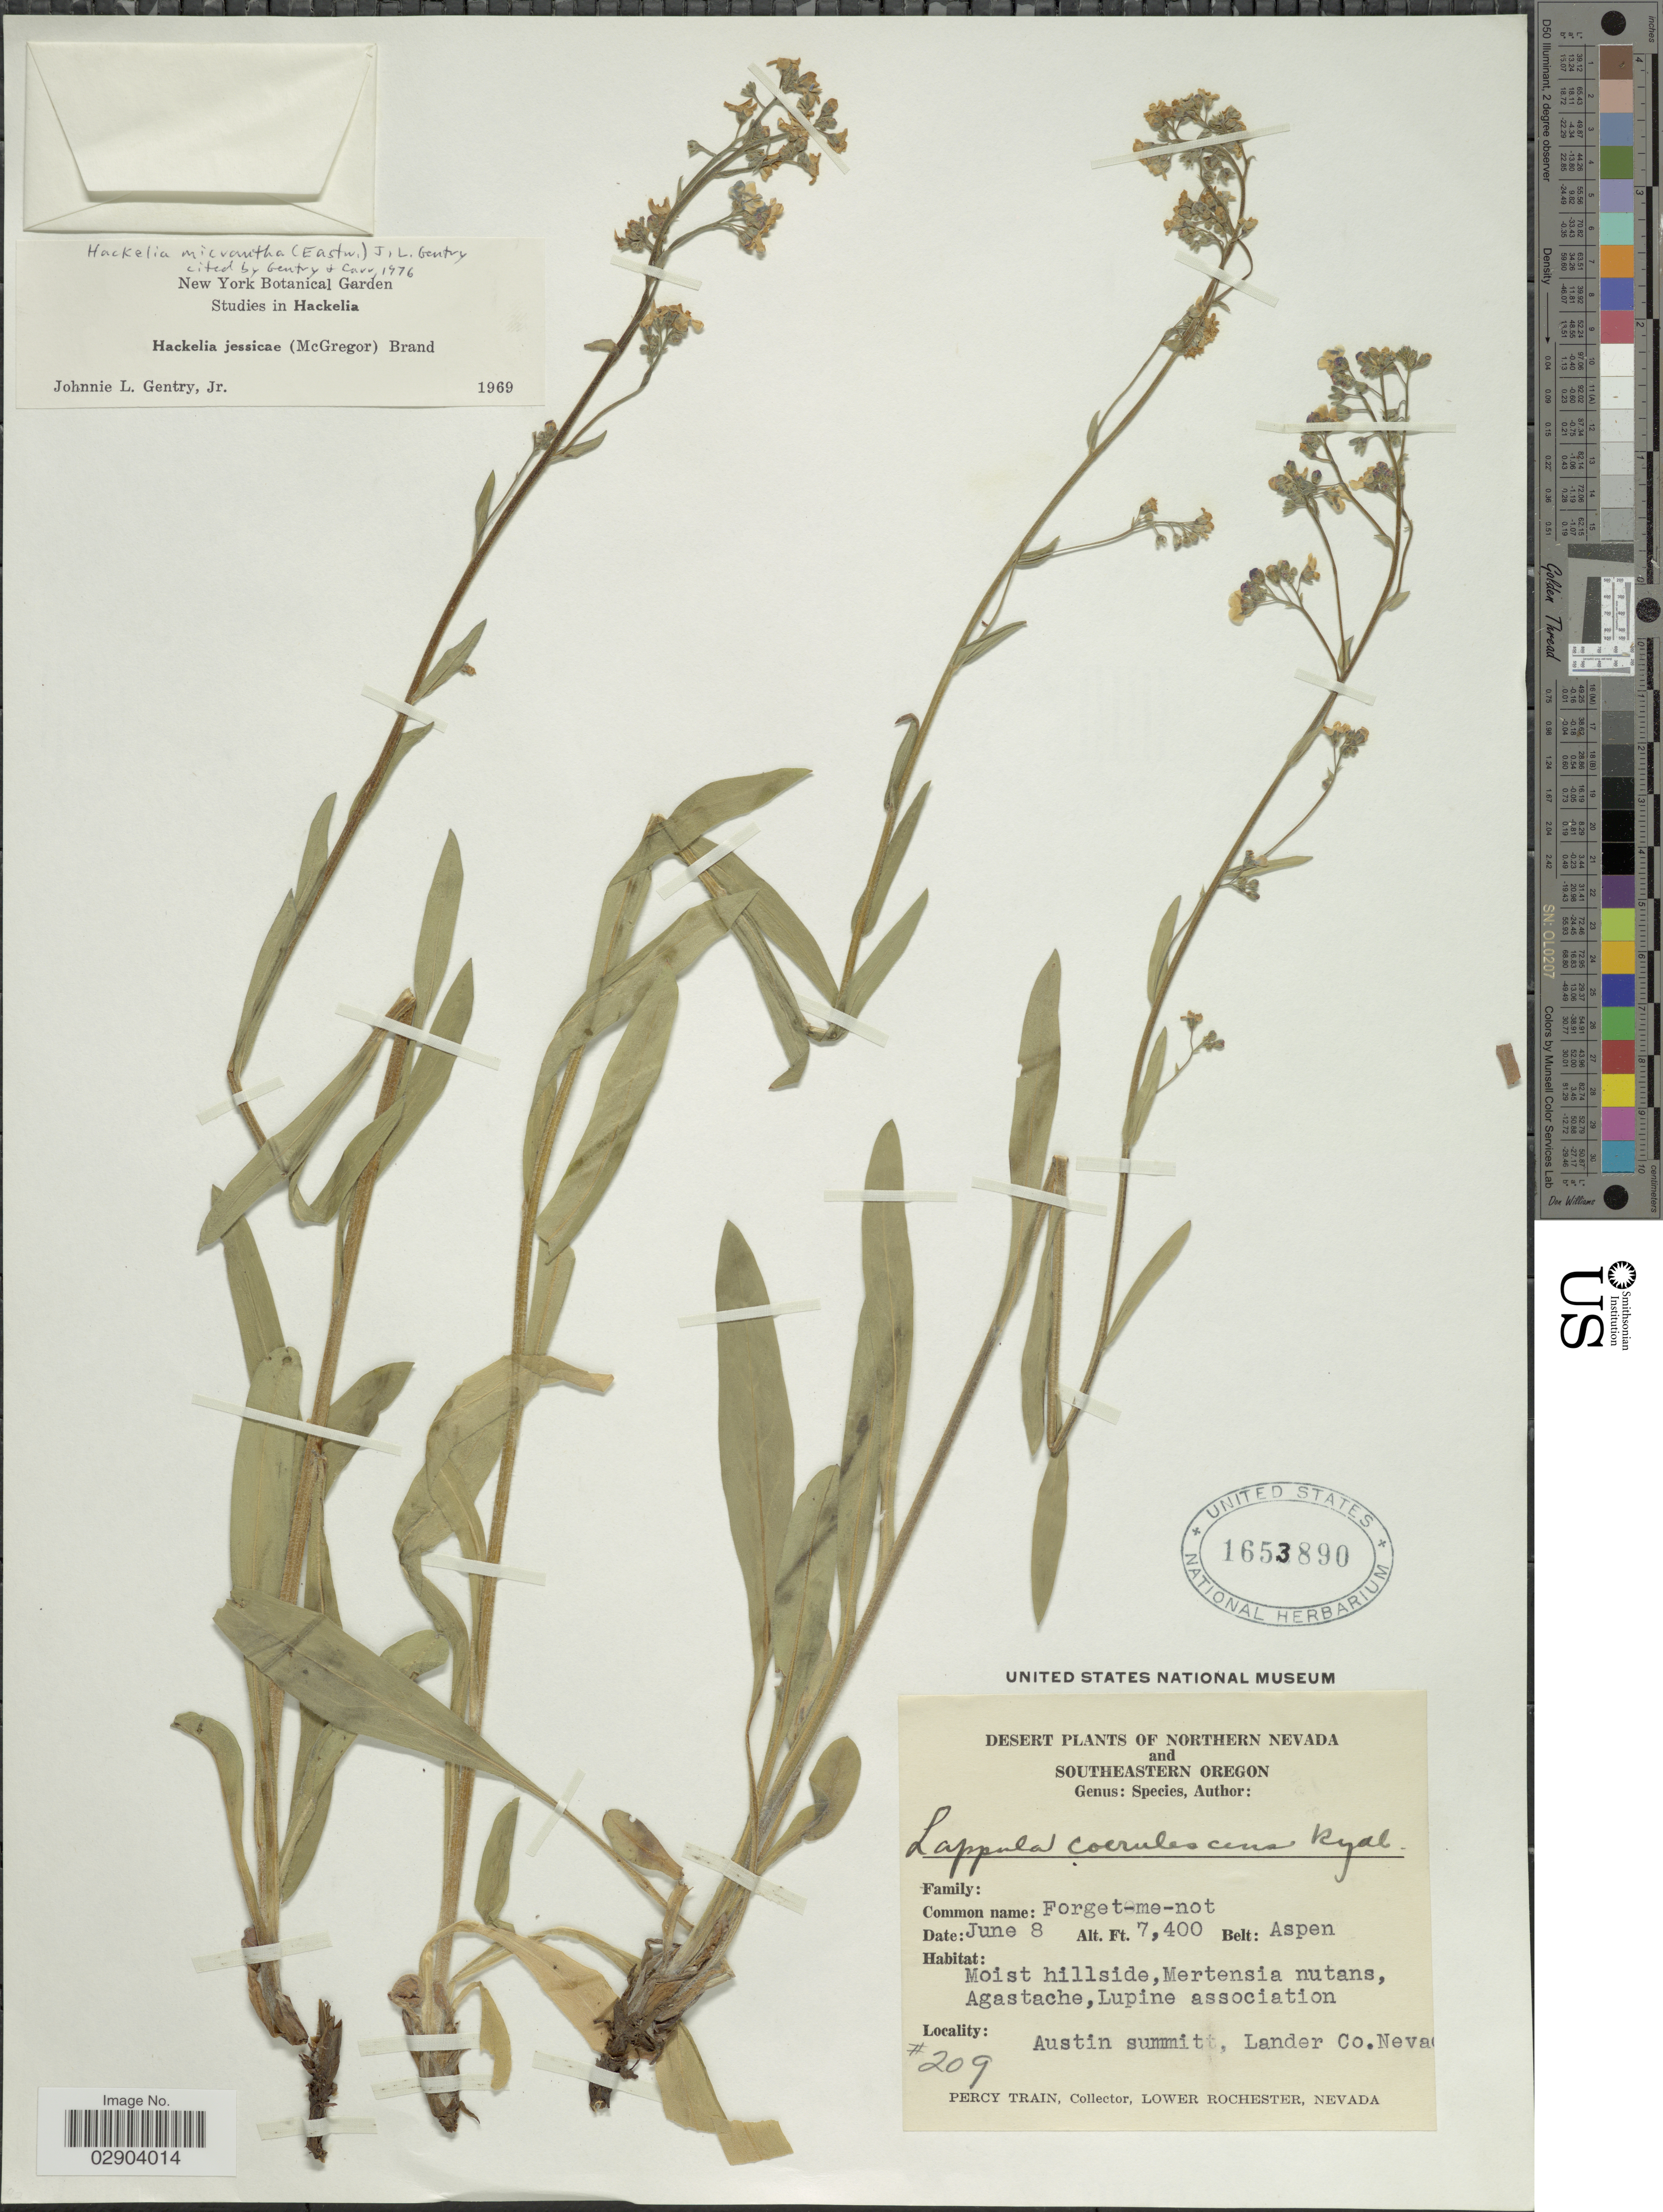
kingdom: Plantae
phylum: Tracheophyta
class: Magnoliopsida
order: Boraginales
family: Boraginaceae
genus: Hackelia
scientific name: Hackelia micrantha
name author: (Eastw.) J.L. Gentry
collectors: P. Train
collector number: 209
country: United States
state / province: Nevada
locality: Northern Nevada. Austin summit, Lander Co.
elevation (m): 2256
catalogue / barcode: US 1653890